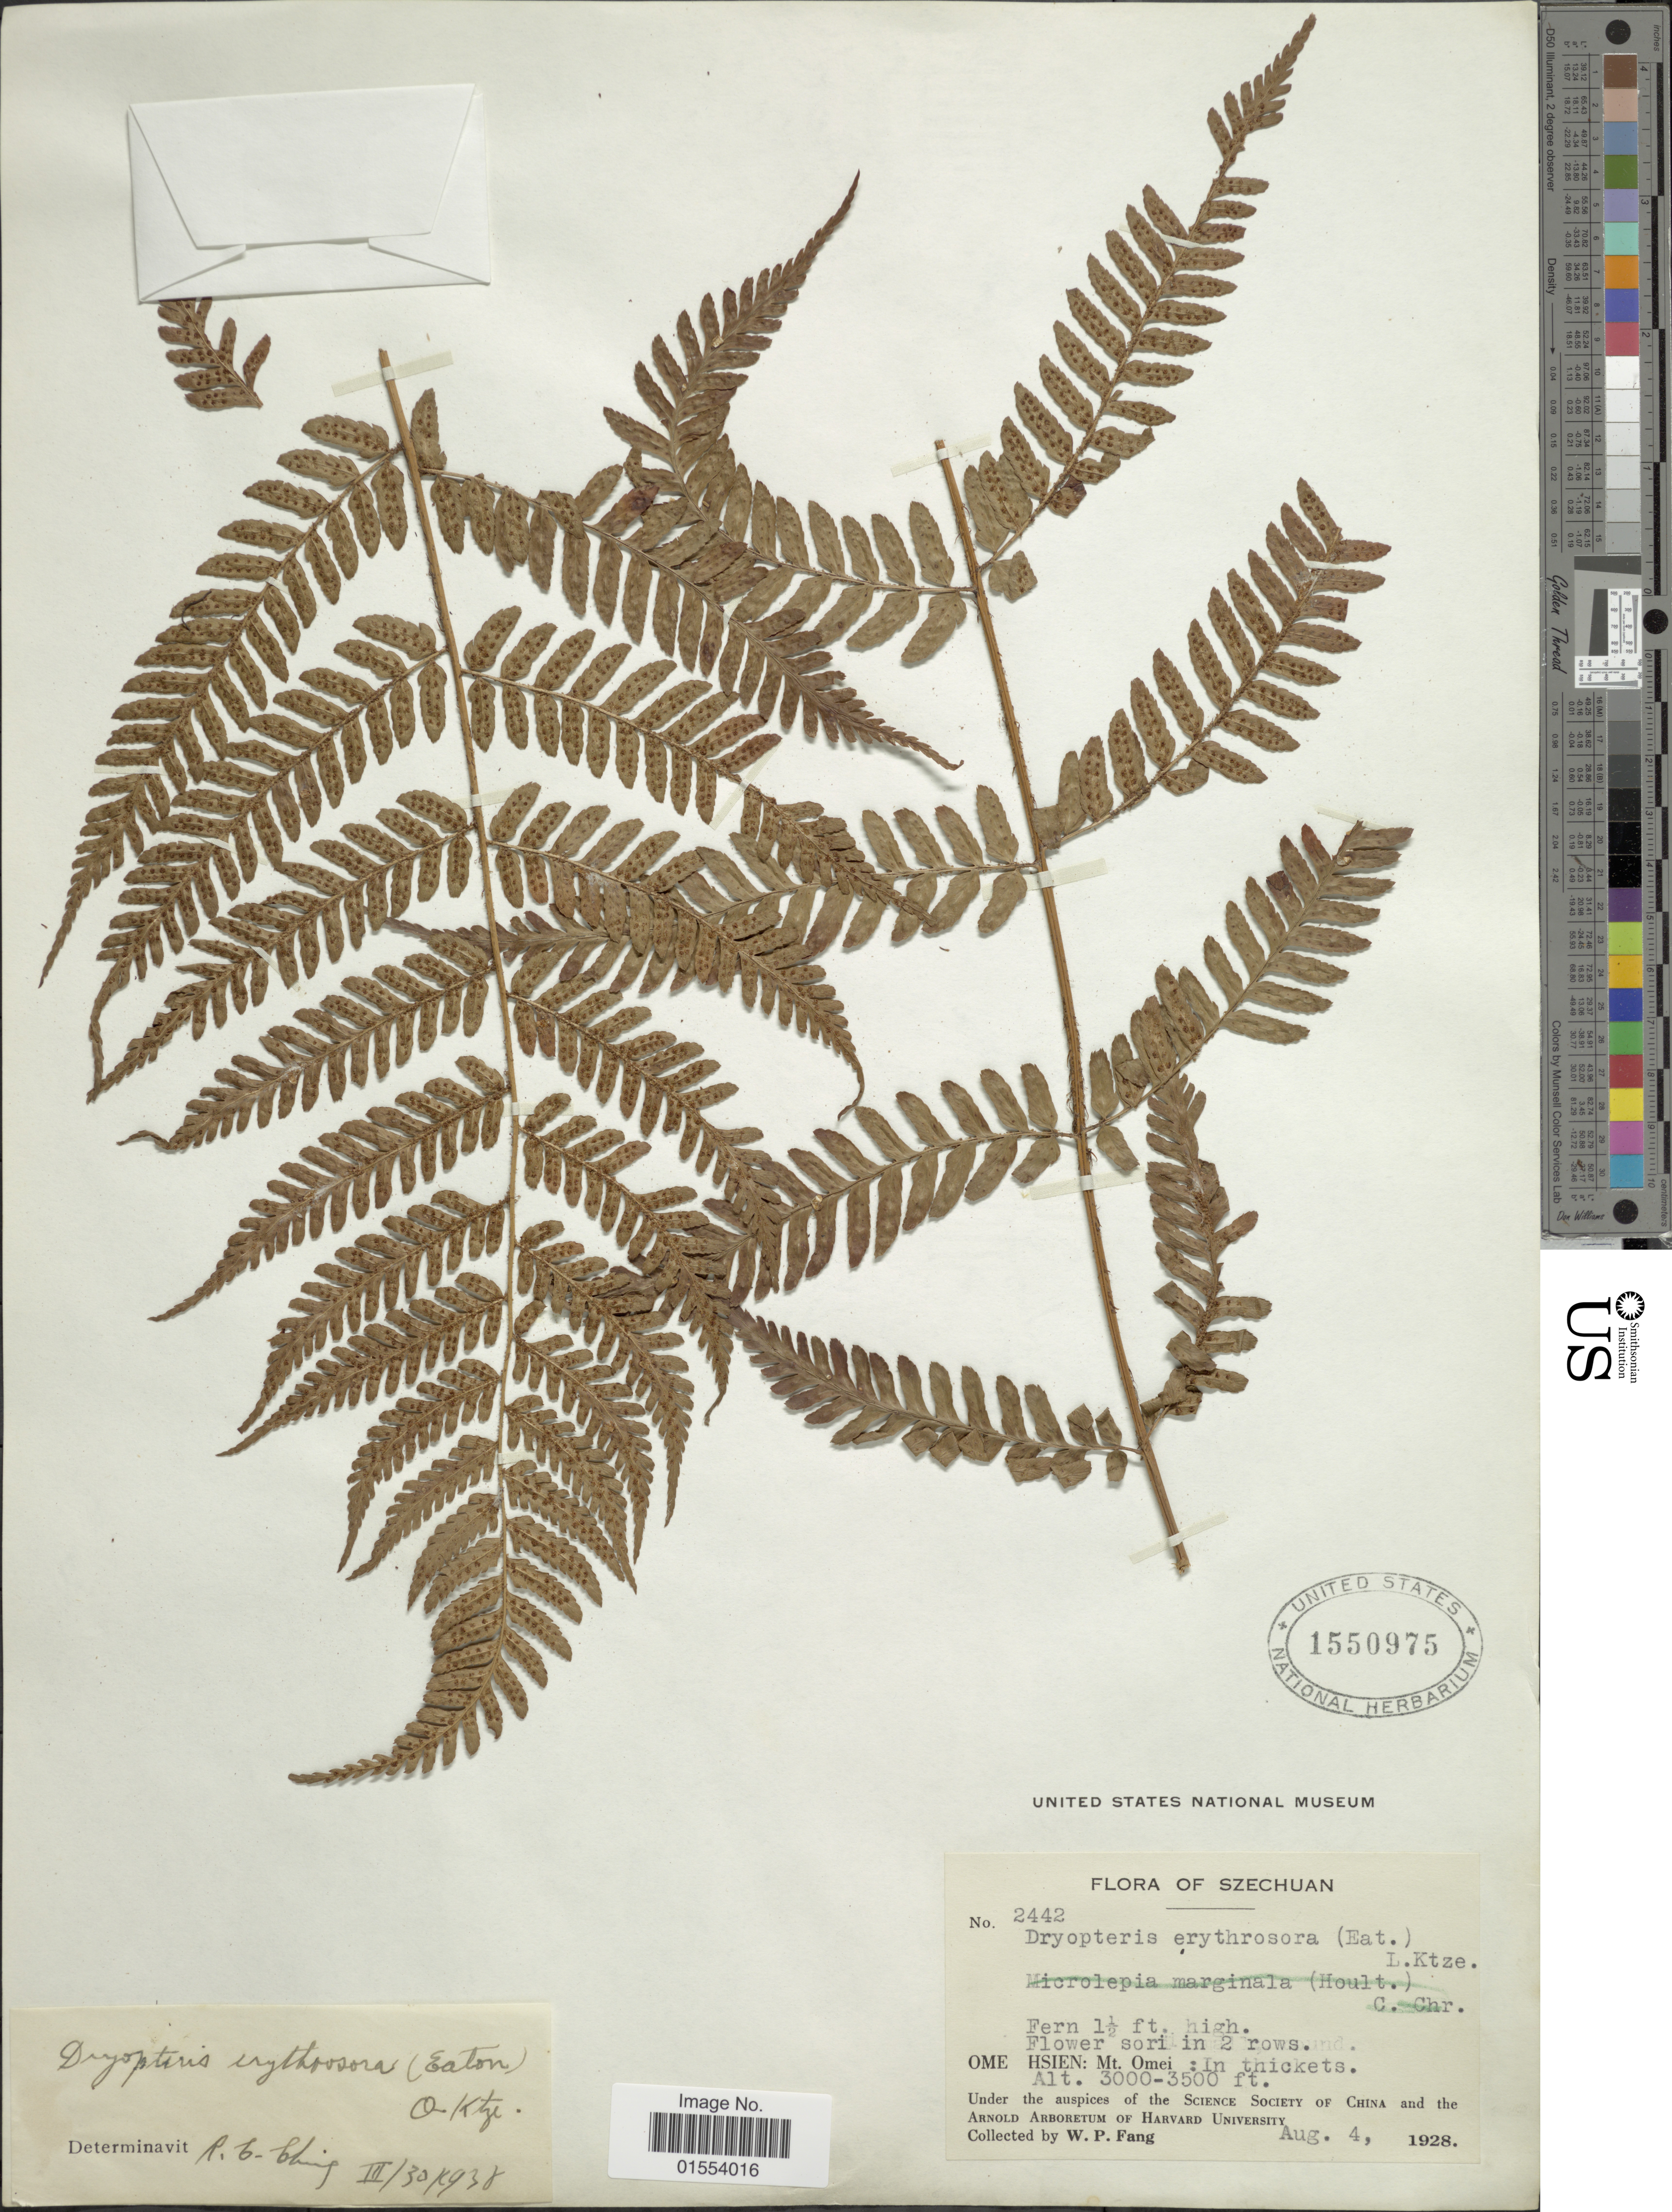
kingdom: Plantae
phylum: Tracheophyta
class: Polypodiopsida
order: Polypodiales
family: Dryopteridaceae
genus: Dryopteris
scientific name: Dryopteris erythrosora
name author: (D.C. Eaton) Kuntze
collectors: W. P. Fang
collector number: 2442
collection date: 1928-08-04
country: China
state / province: Sichuan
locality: Szechuan, Ome Hsien: Mt. Omei: In thickets.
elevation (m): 914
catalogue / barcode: US 1550975